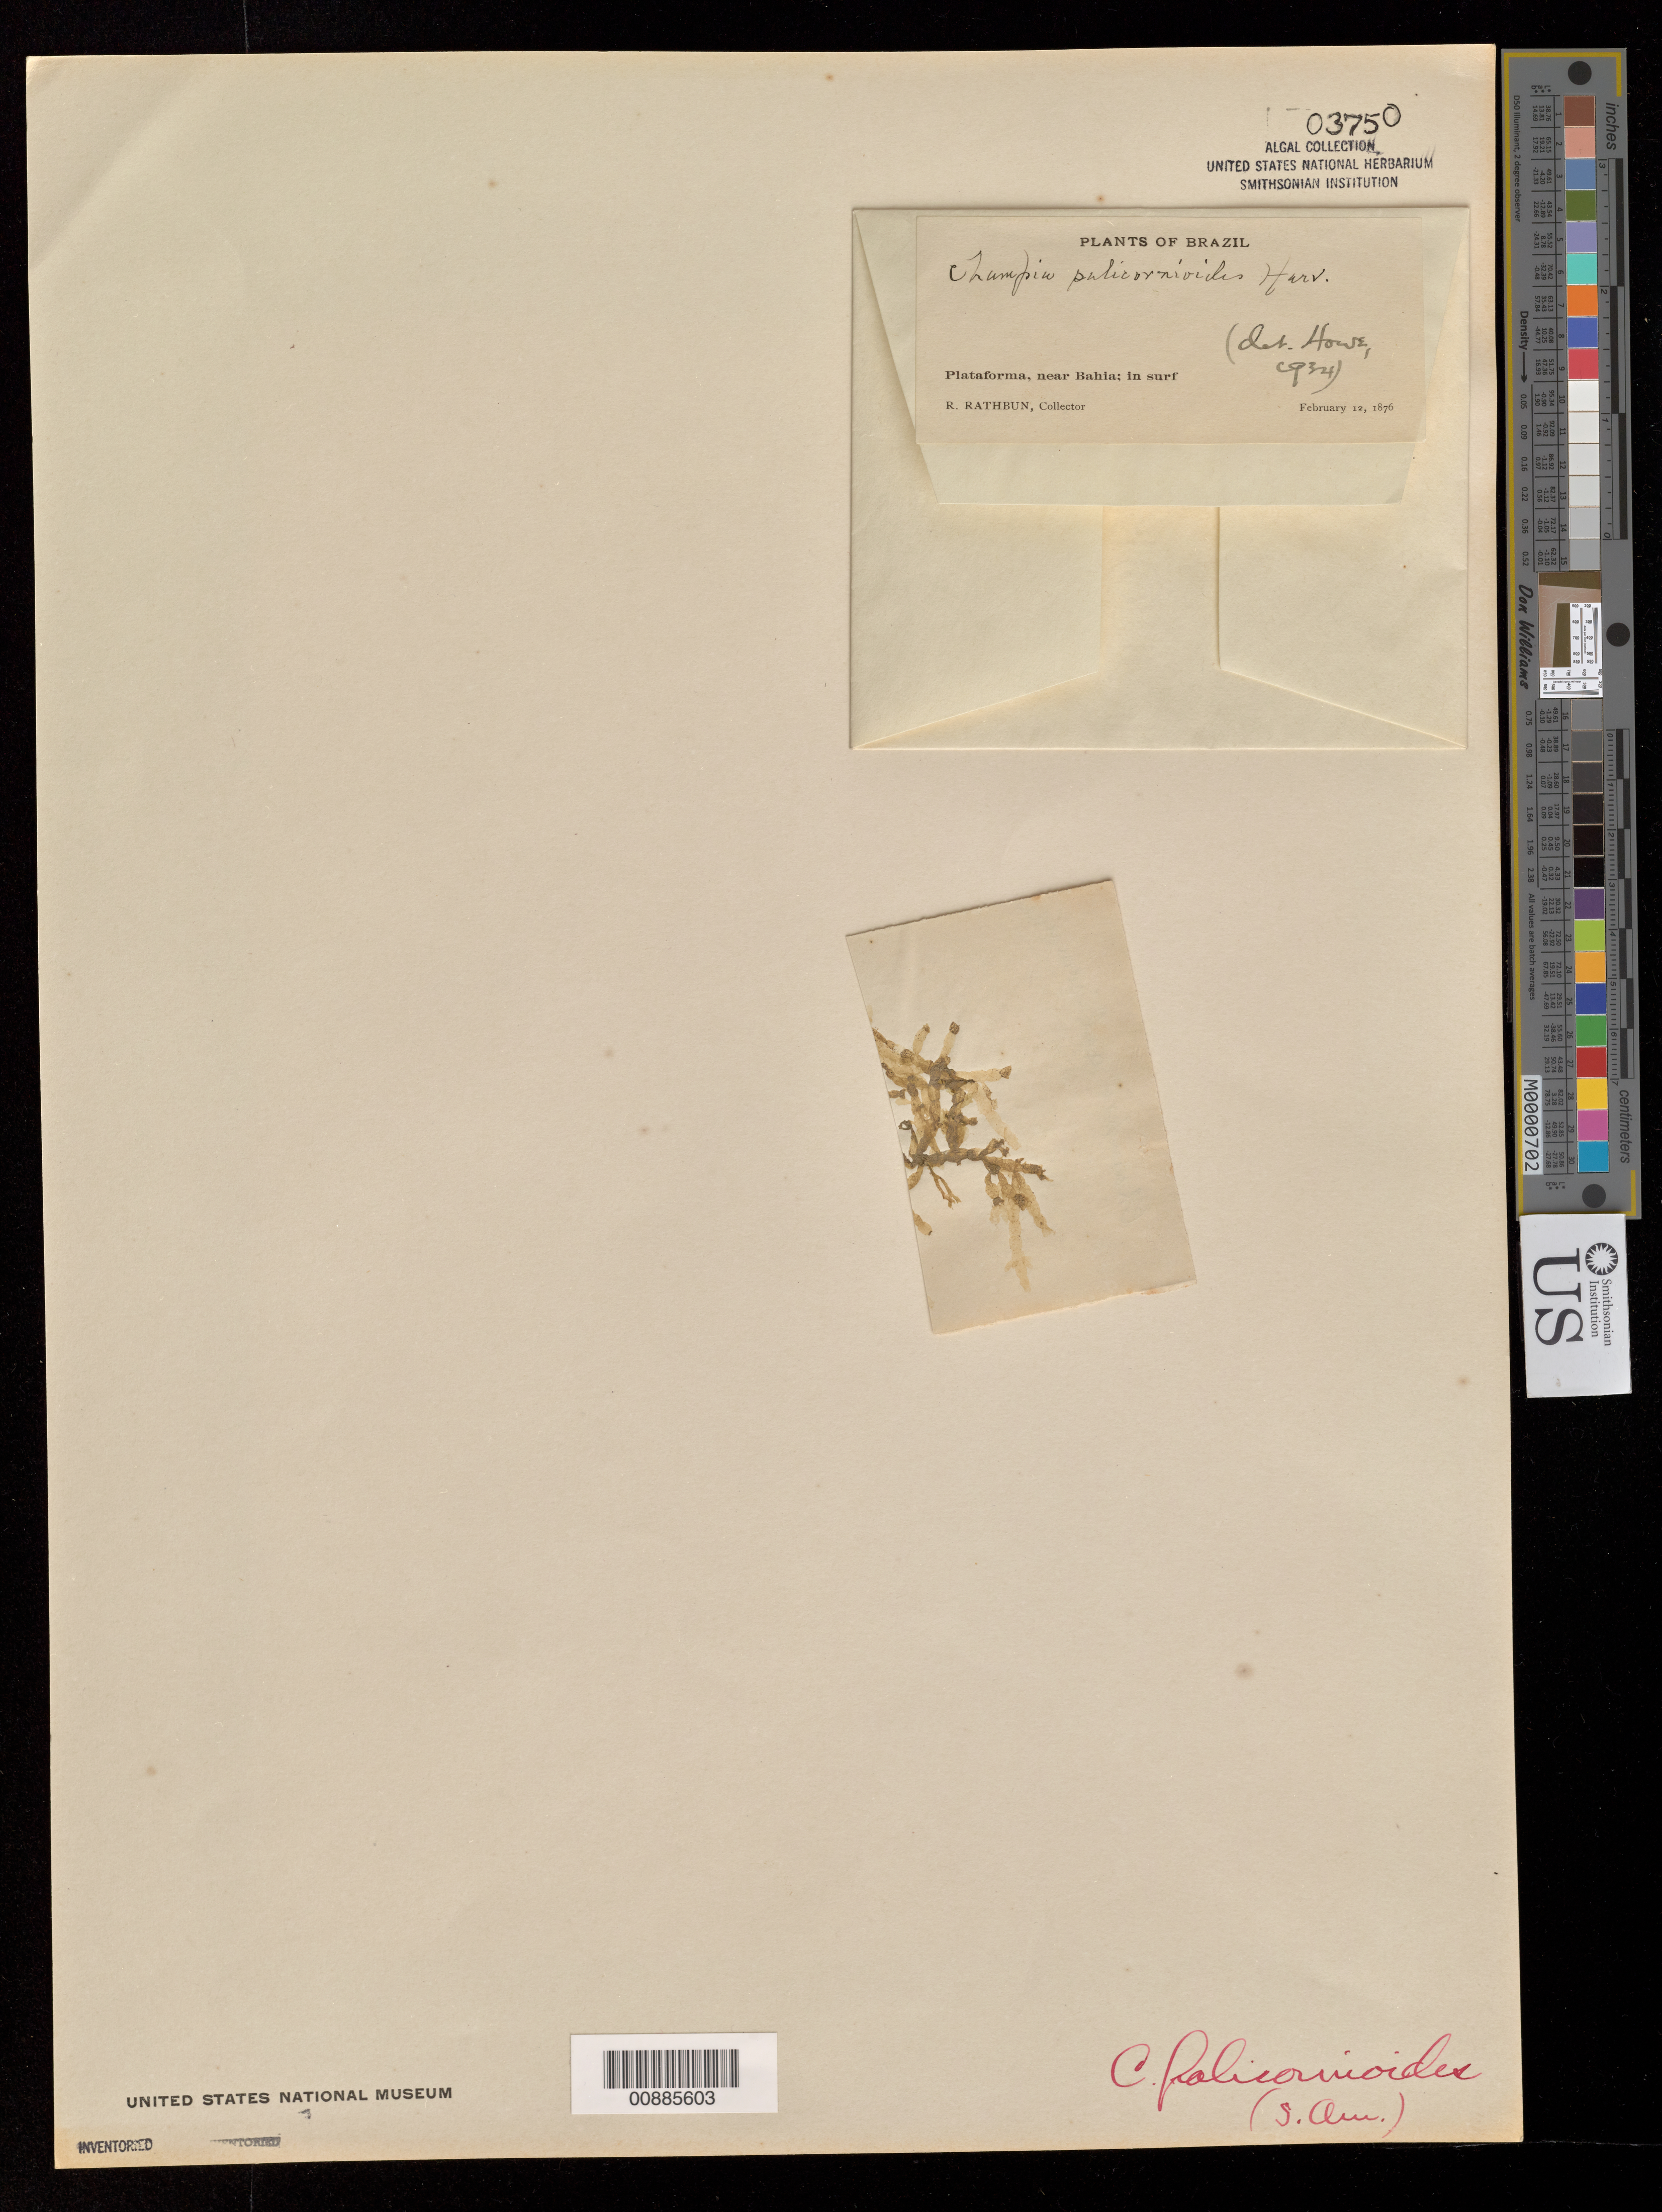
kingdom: Plantae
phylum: Rhodophyta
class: Florideophyceae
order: Rhodymeniales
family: Champiaceae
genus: Champia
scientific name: Champia salicornioides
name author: Harv.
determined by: Howe, M. A.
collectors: R. Rathbun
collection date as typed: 12 Feb 1876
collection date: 1876-02-12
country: Brazil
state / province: Bahia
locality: Plataforma, near Salvador (Bahia)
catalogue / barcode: US 3750